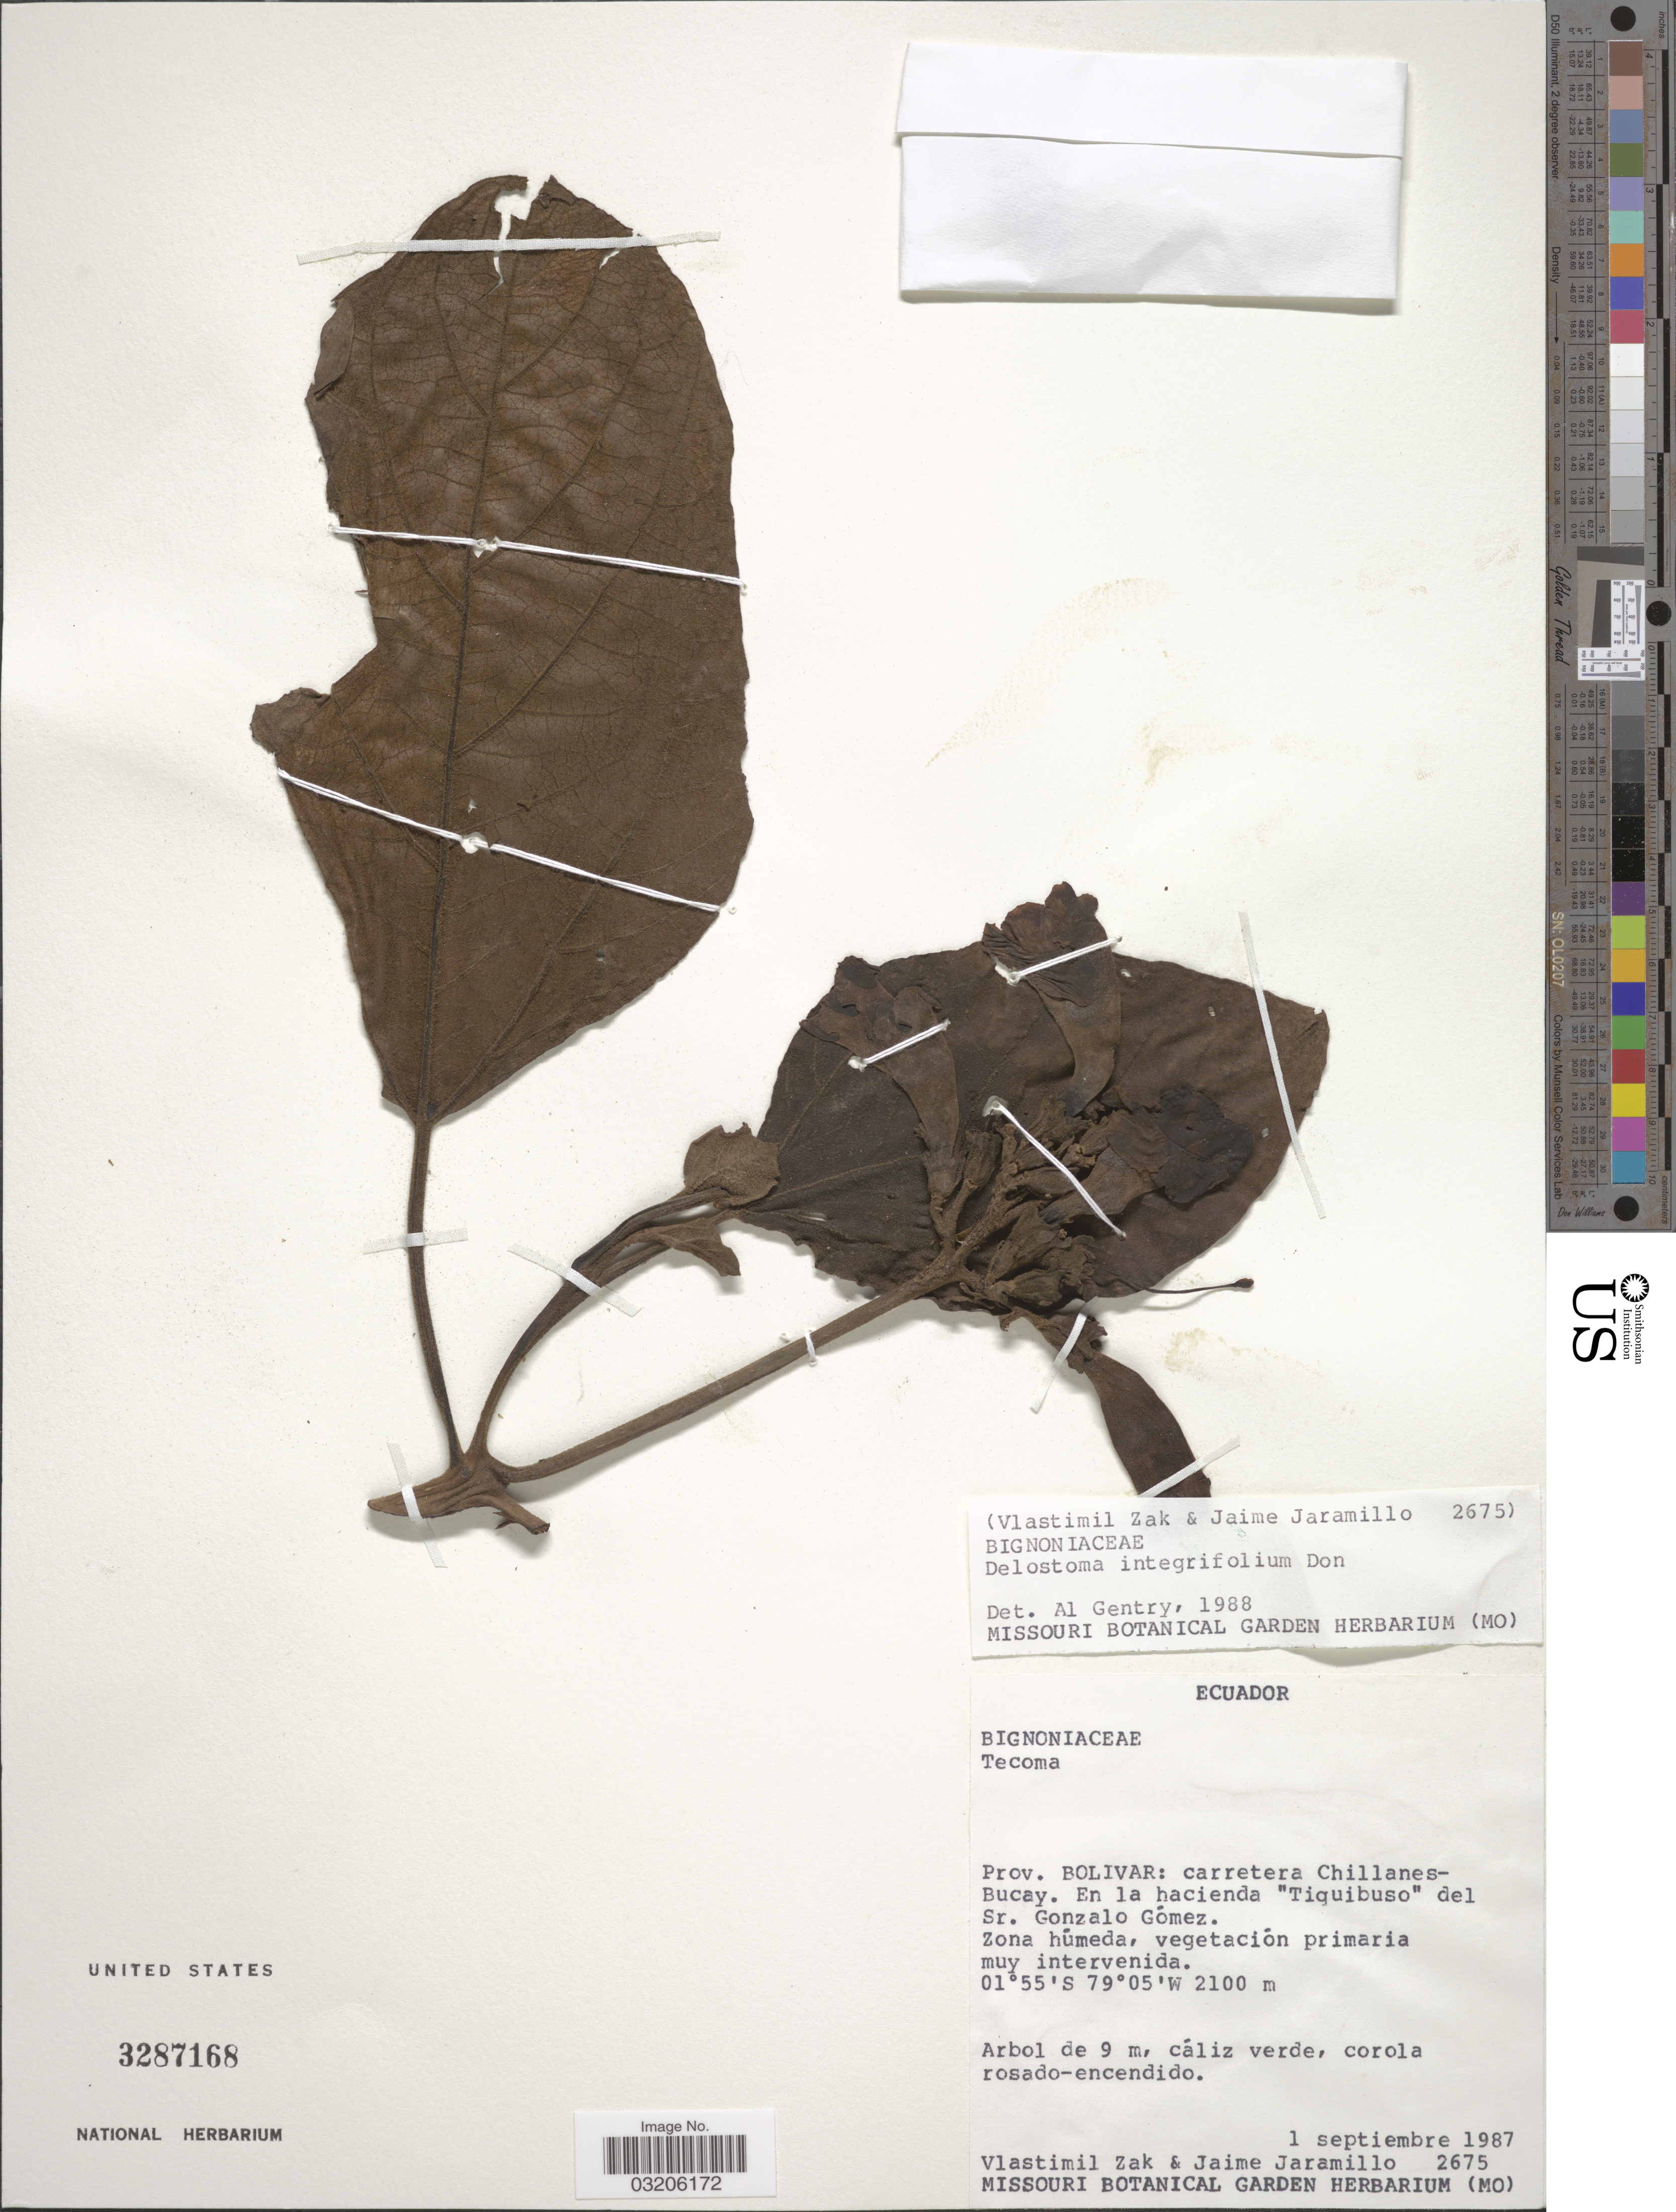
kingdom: Plantae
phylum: Tracheophyta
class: Magnoliopsida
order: Lamiales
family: Bignoniaceae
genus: Delostoma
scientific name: Delostoma integrifolium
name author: D. Don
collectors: V. Zak & J. Jaramillo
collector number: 2675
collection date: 1987-09-01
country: Ecuador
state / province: Bolívar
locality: Carretera Chillanes-Bucay. En la hacienda "Tiquibuso" del Sr. Gonzalo Gómez.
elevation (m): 2100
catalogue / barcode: US 3287168